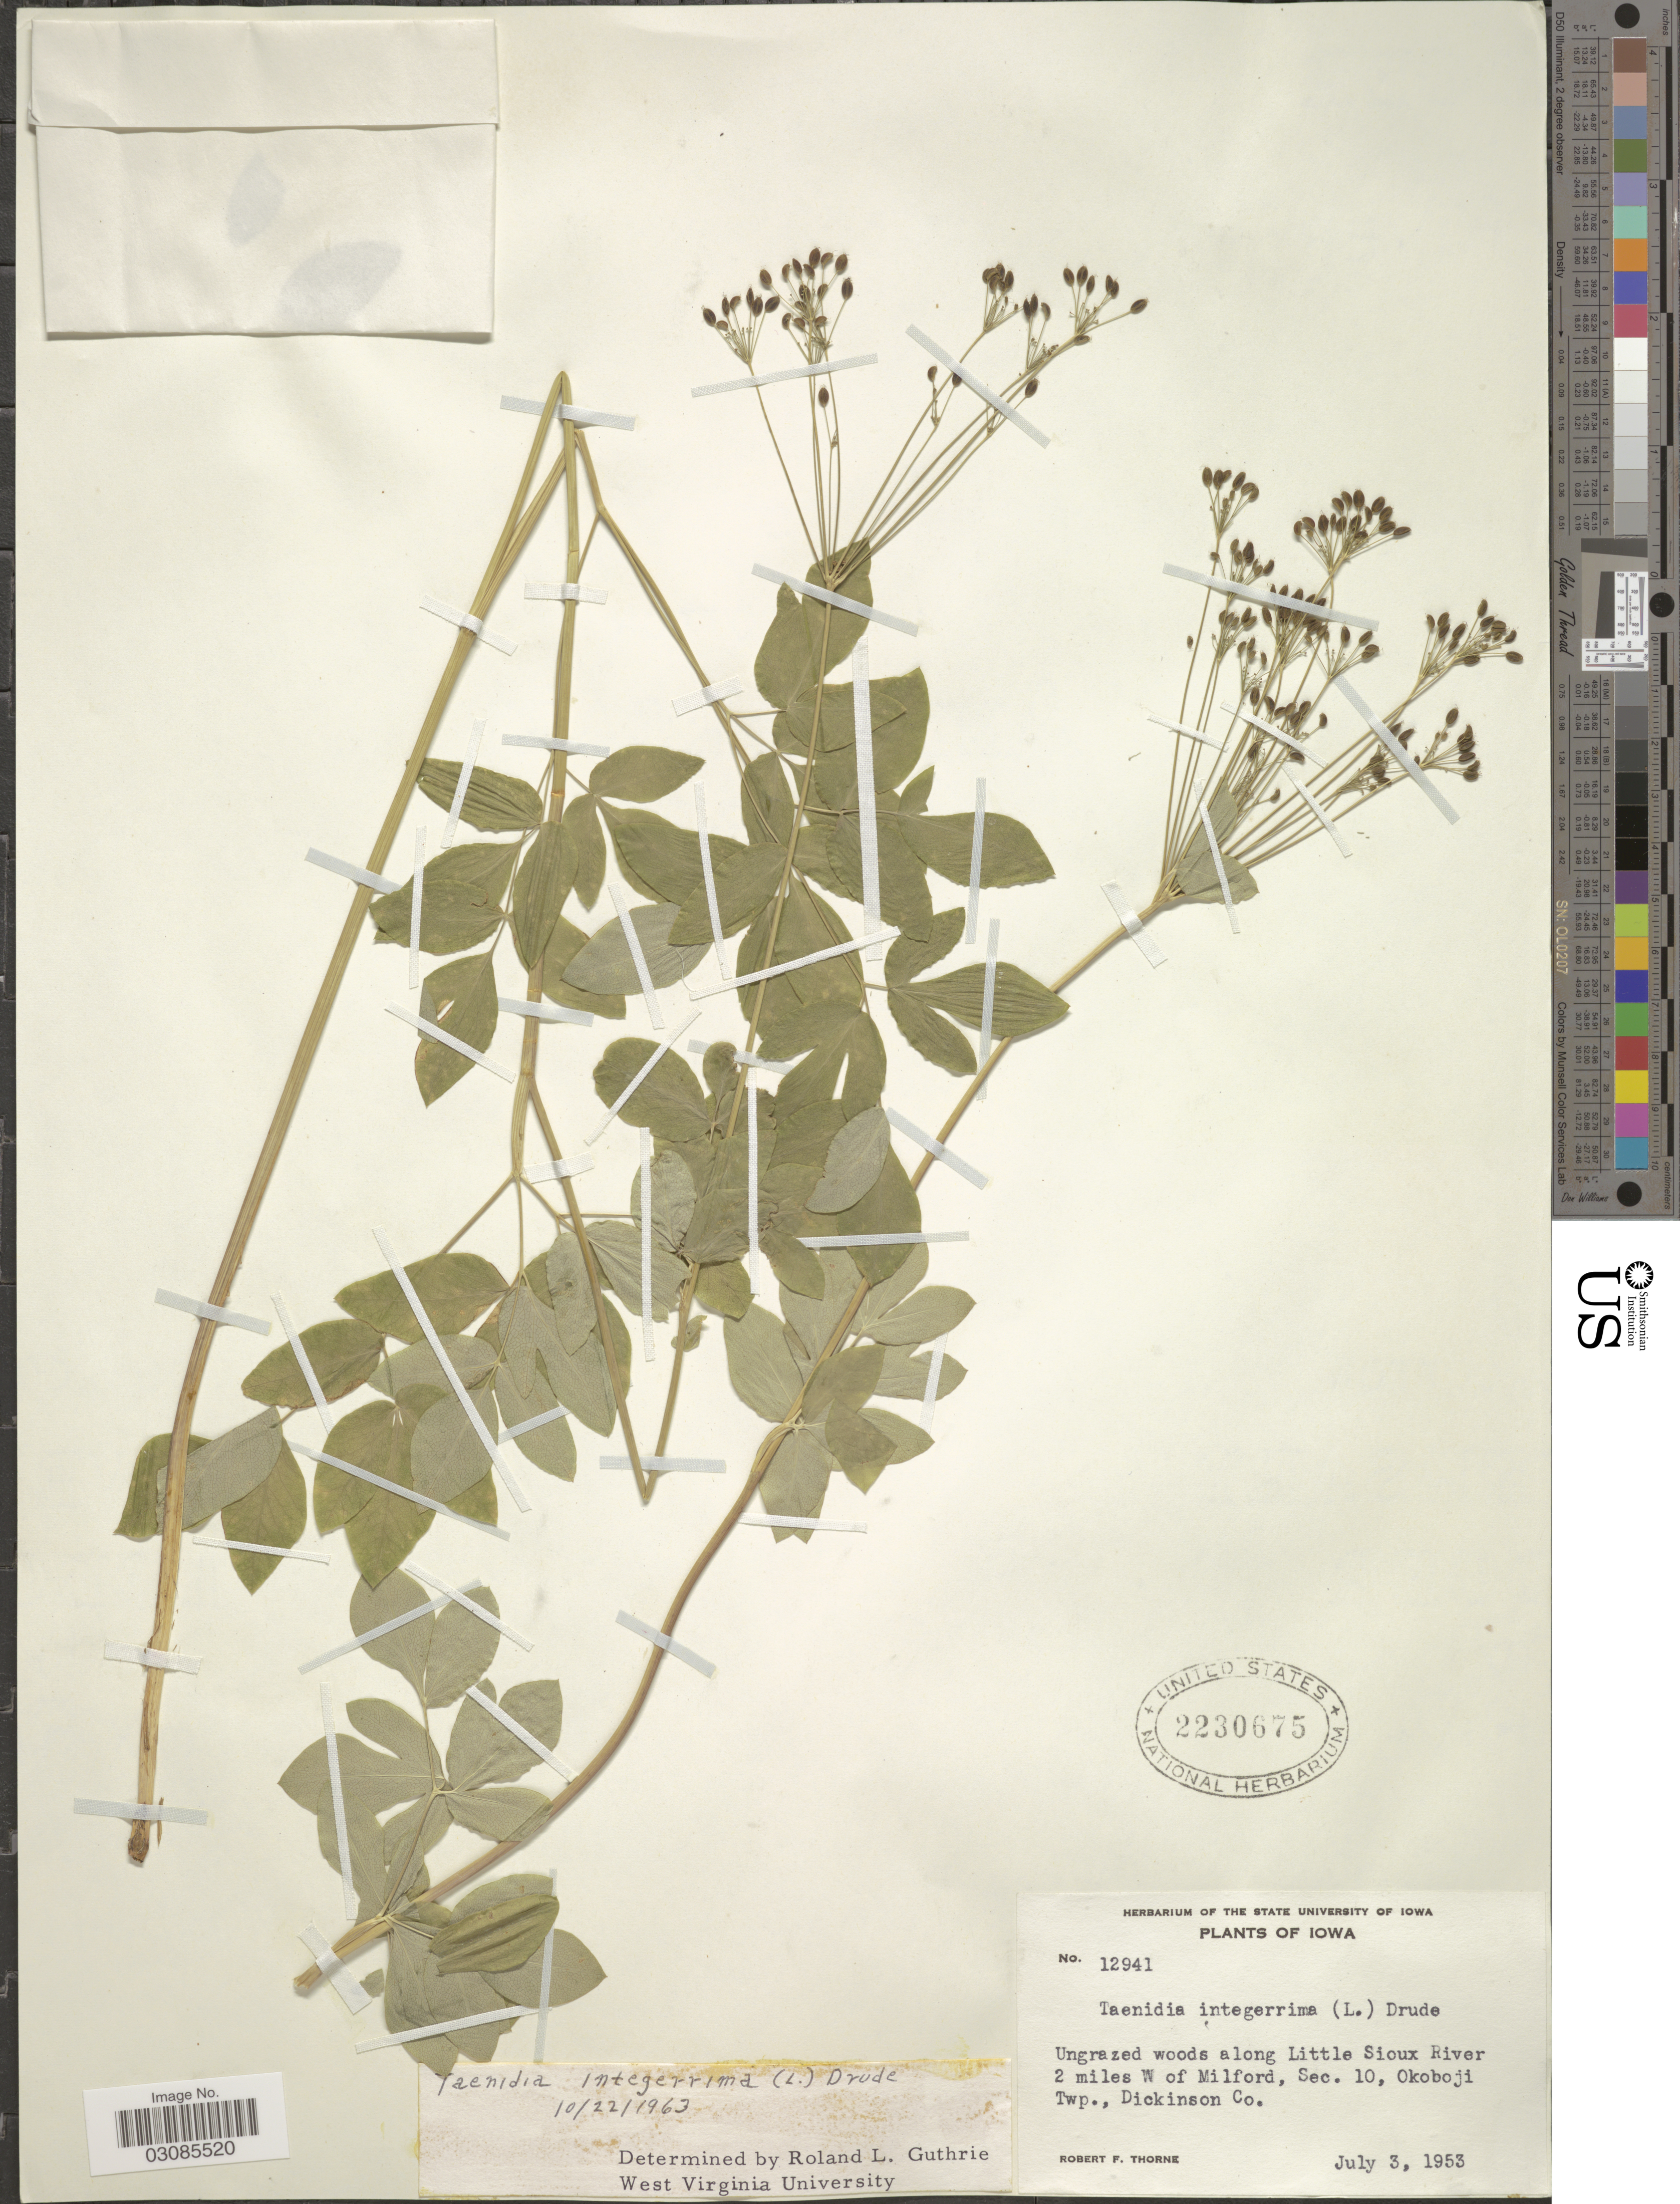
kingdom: Plantae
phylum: Tracheophyta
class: Magnoliopsida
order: Apiales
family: Apiaceae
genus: Taenidia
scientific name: Taenidia integerrima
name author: (L.) Drude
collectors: R. F. Thorne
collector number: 12941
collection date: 1953-07-03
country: United States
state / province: Iowa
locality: Along Little Sioux River 2 miles W of Milford, Sec. 10, Okoboji Twp., Dickinson Co.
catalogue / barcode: US 2230675